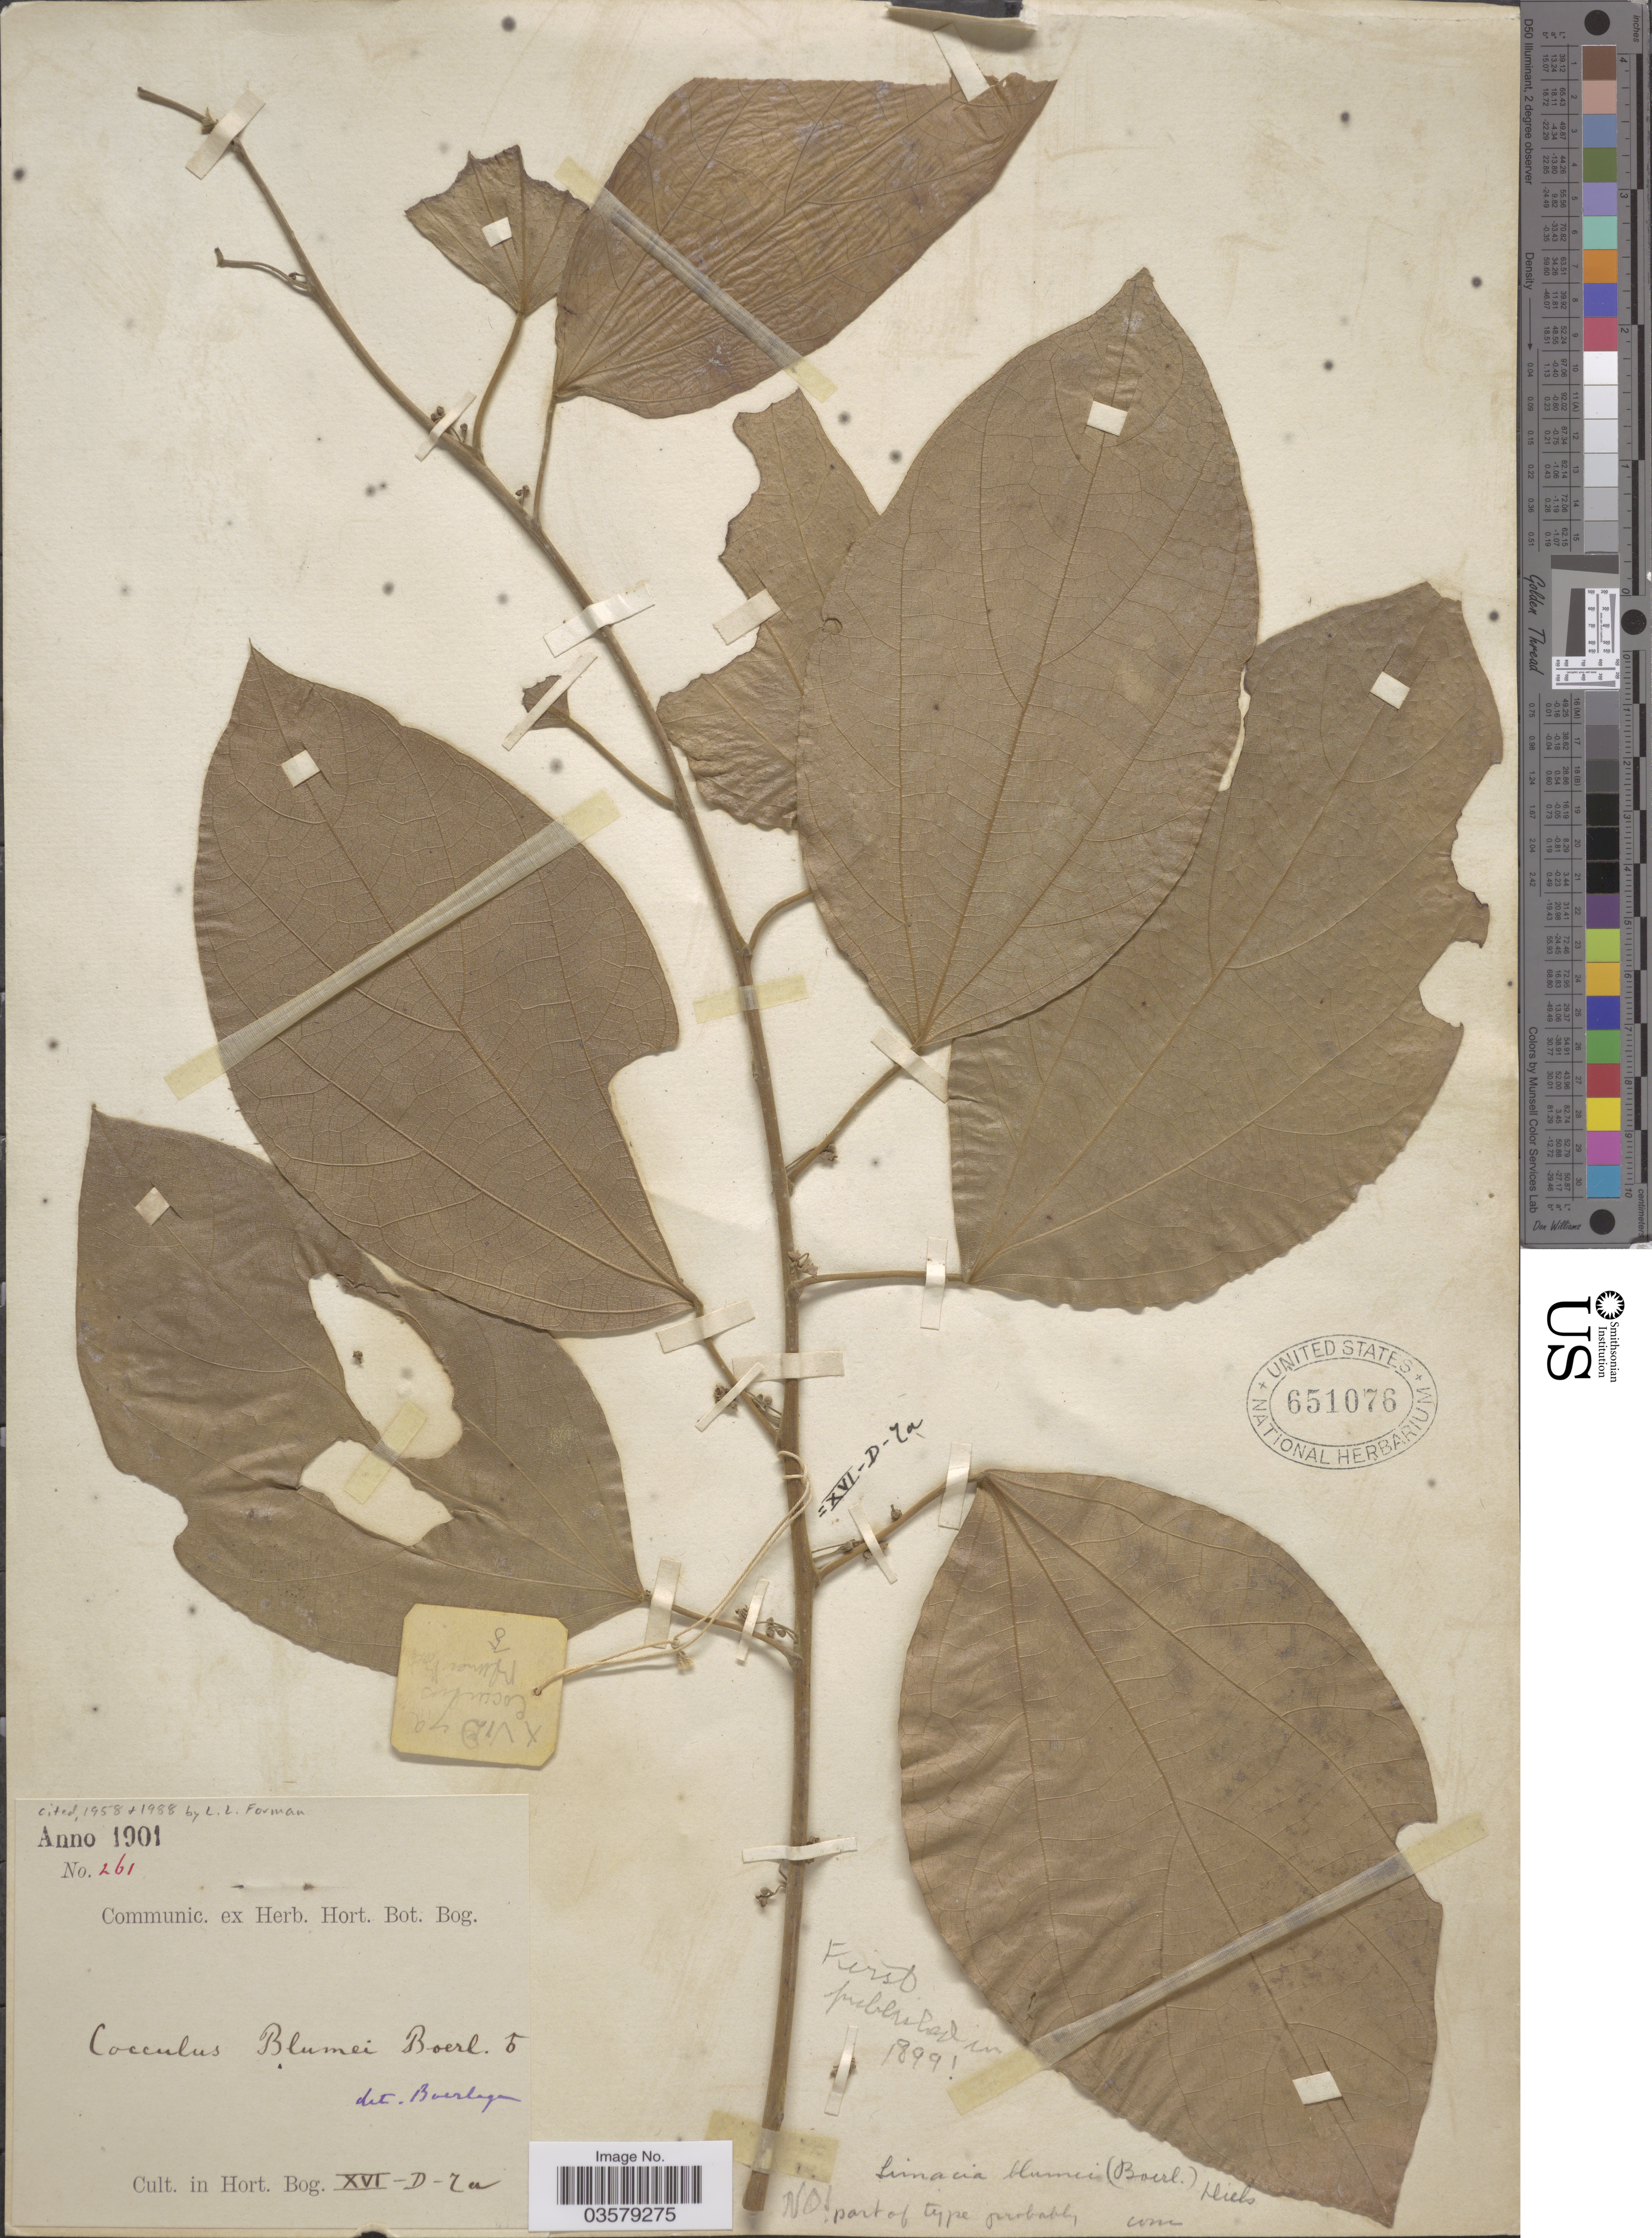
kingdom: Plantae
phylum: Tracheophyta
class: Magnoliopsida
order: Ranunculales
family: Menispermaceae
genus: Limacia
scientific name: Limacia blumei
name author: (Boerl.) Diels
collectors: ex herb. Hort. Bot. Bog.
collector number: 261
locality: Cult. in Hort. Bog.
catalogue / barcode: US 651076